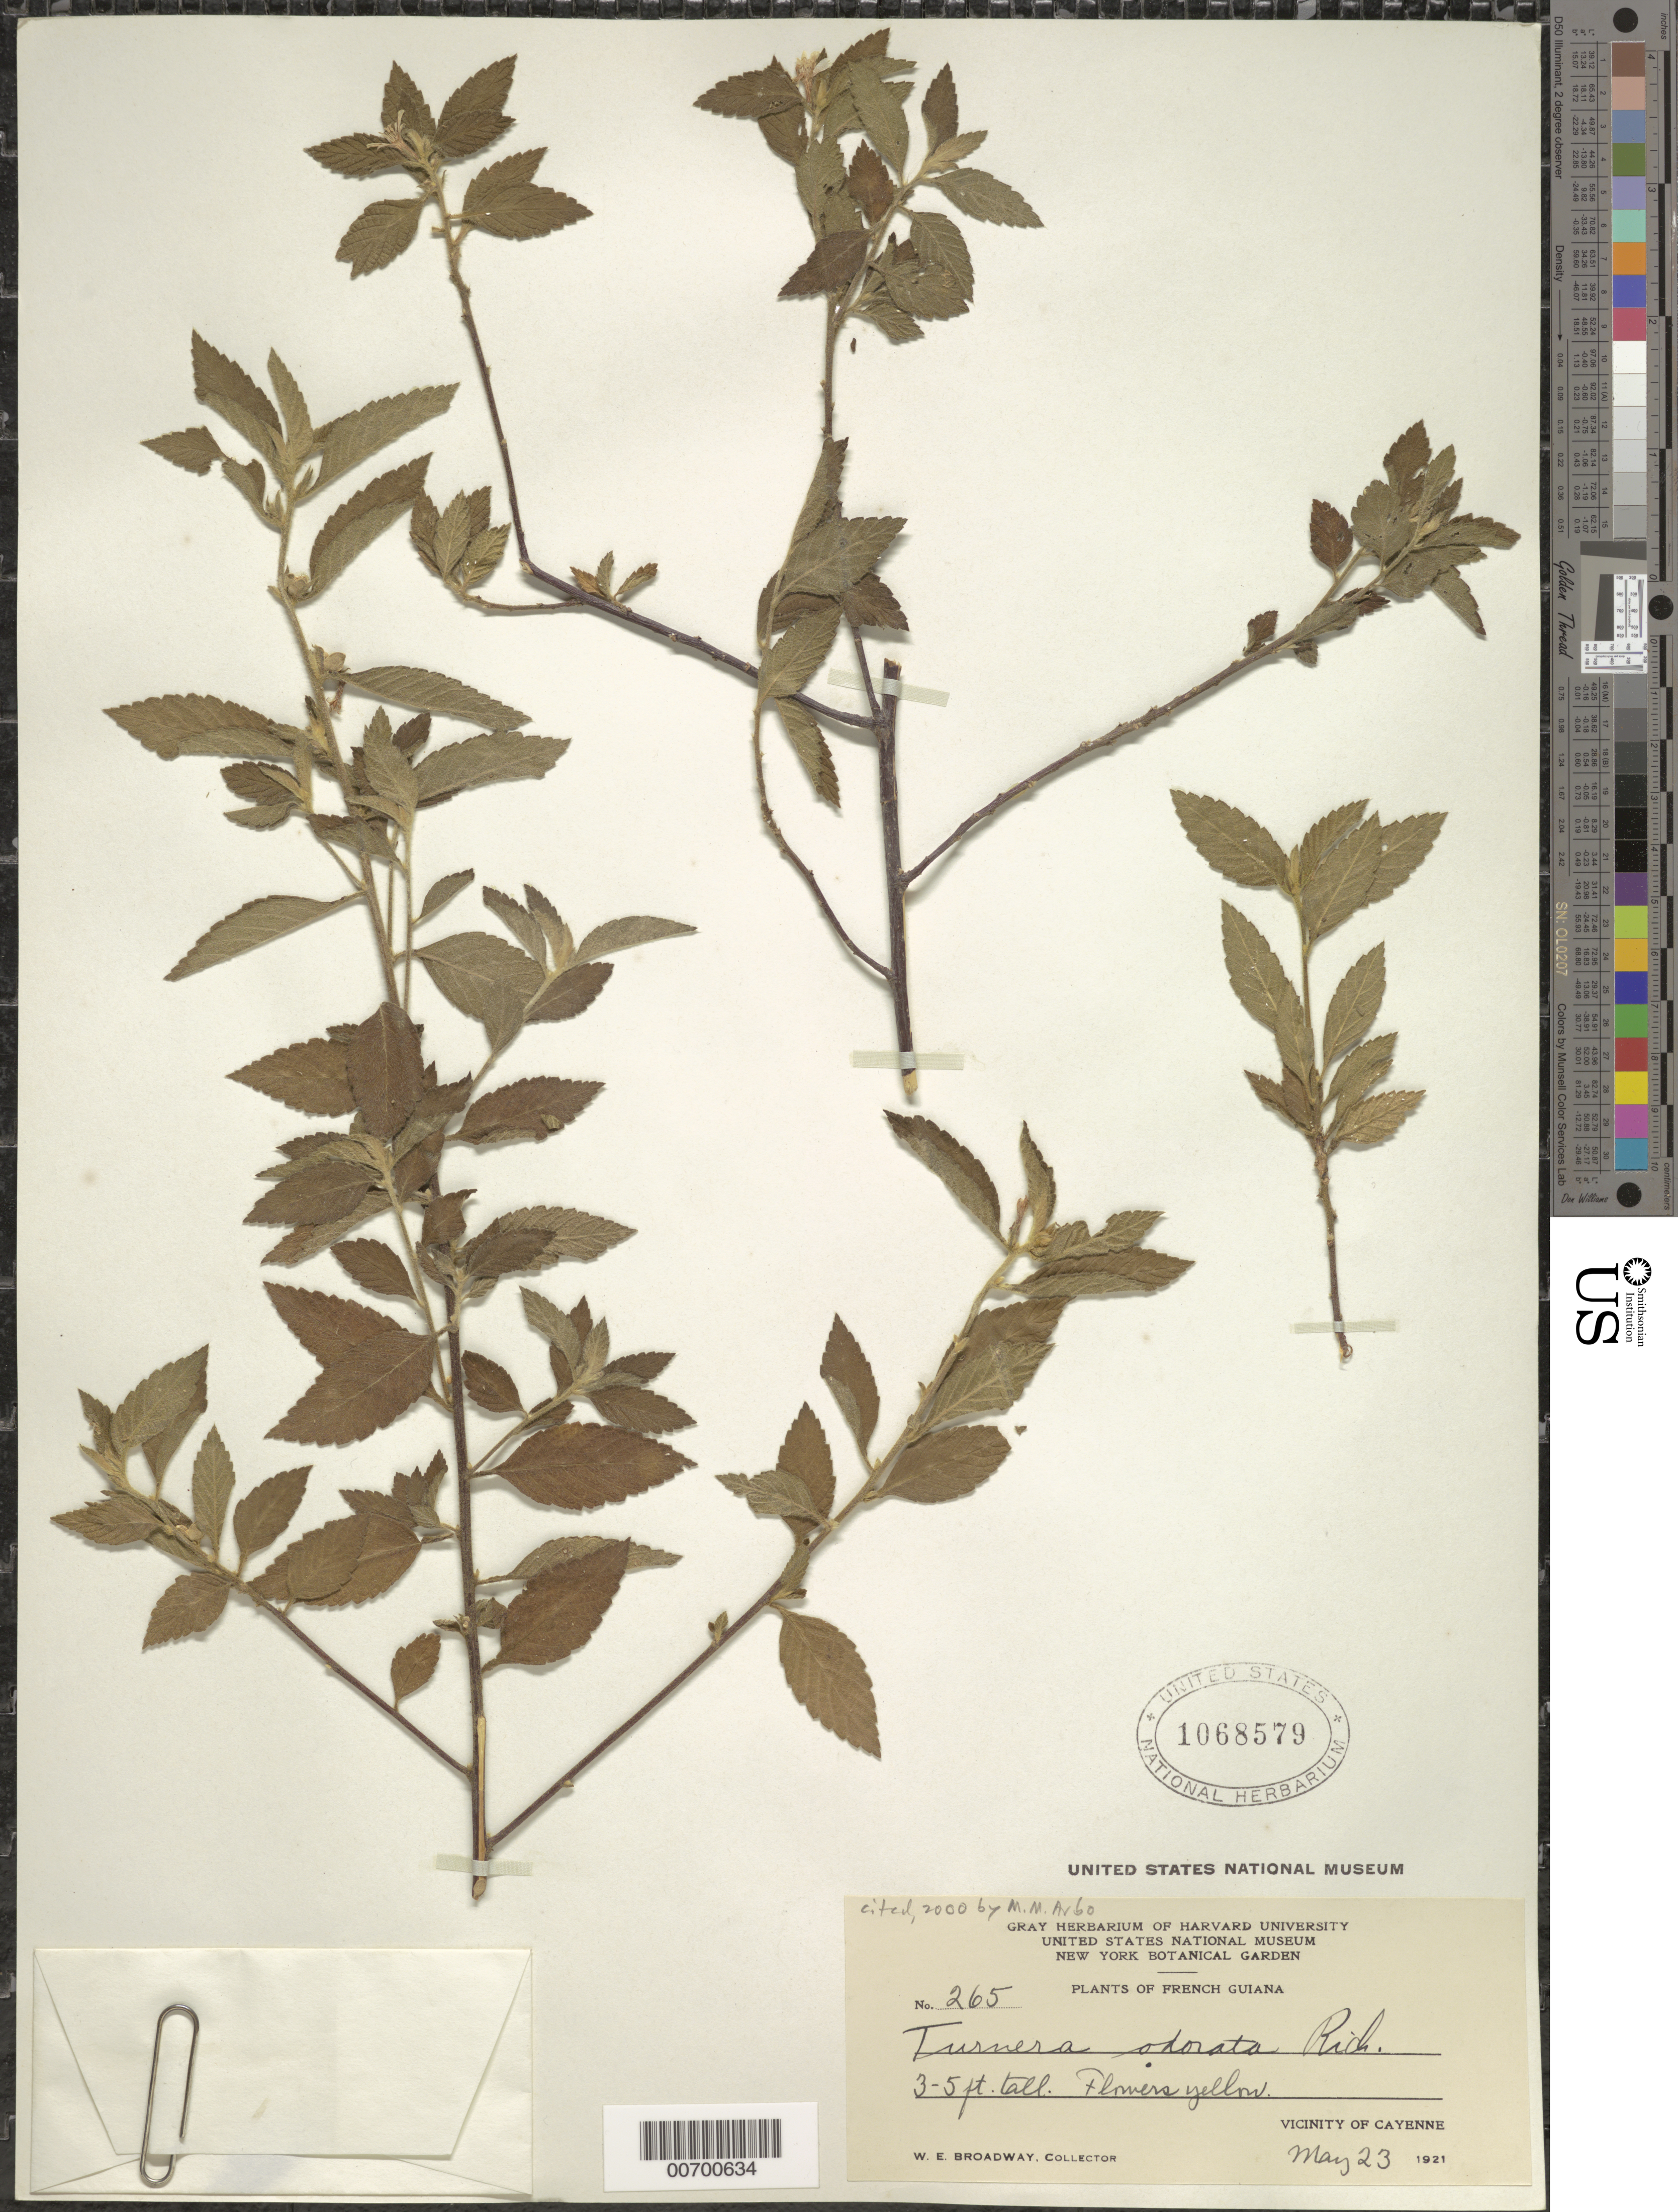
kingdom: Plantae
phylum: Tracheophyta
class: Magnoliopsida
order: Malpighiales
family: Turneraceae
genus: Turnera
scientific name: Turnera odorata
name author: Rich.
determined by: Arbo, M. M.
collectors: W. E. Broadway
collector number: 265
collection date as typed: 23-May-21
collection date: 1921-05-23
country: French Guiana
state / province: Cayenne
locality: Cayenne, vic.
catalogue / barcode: US 1068579